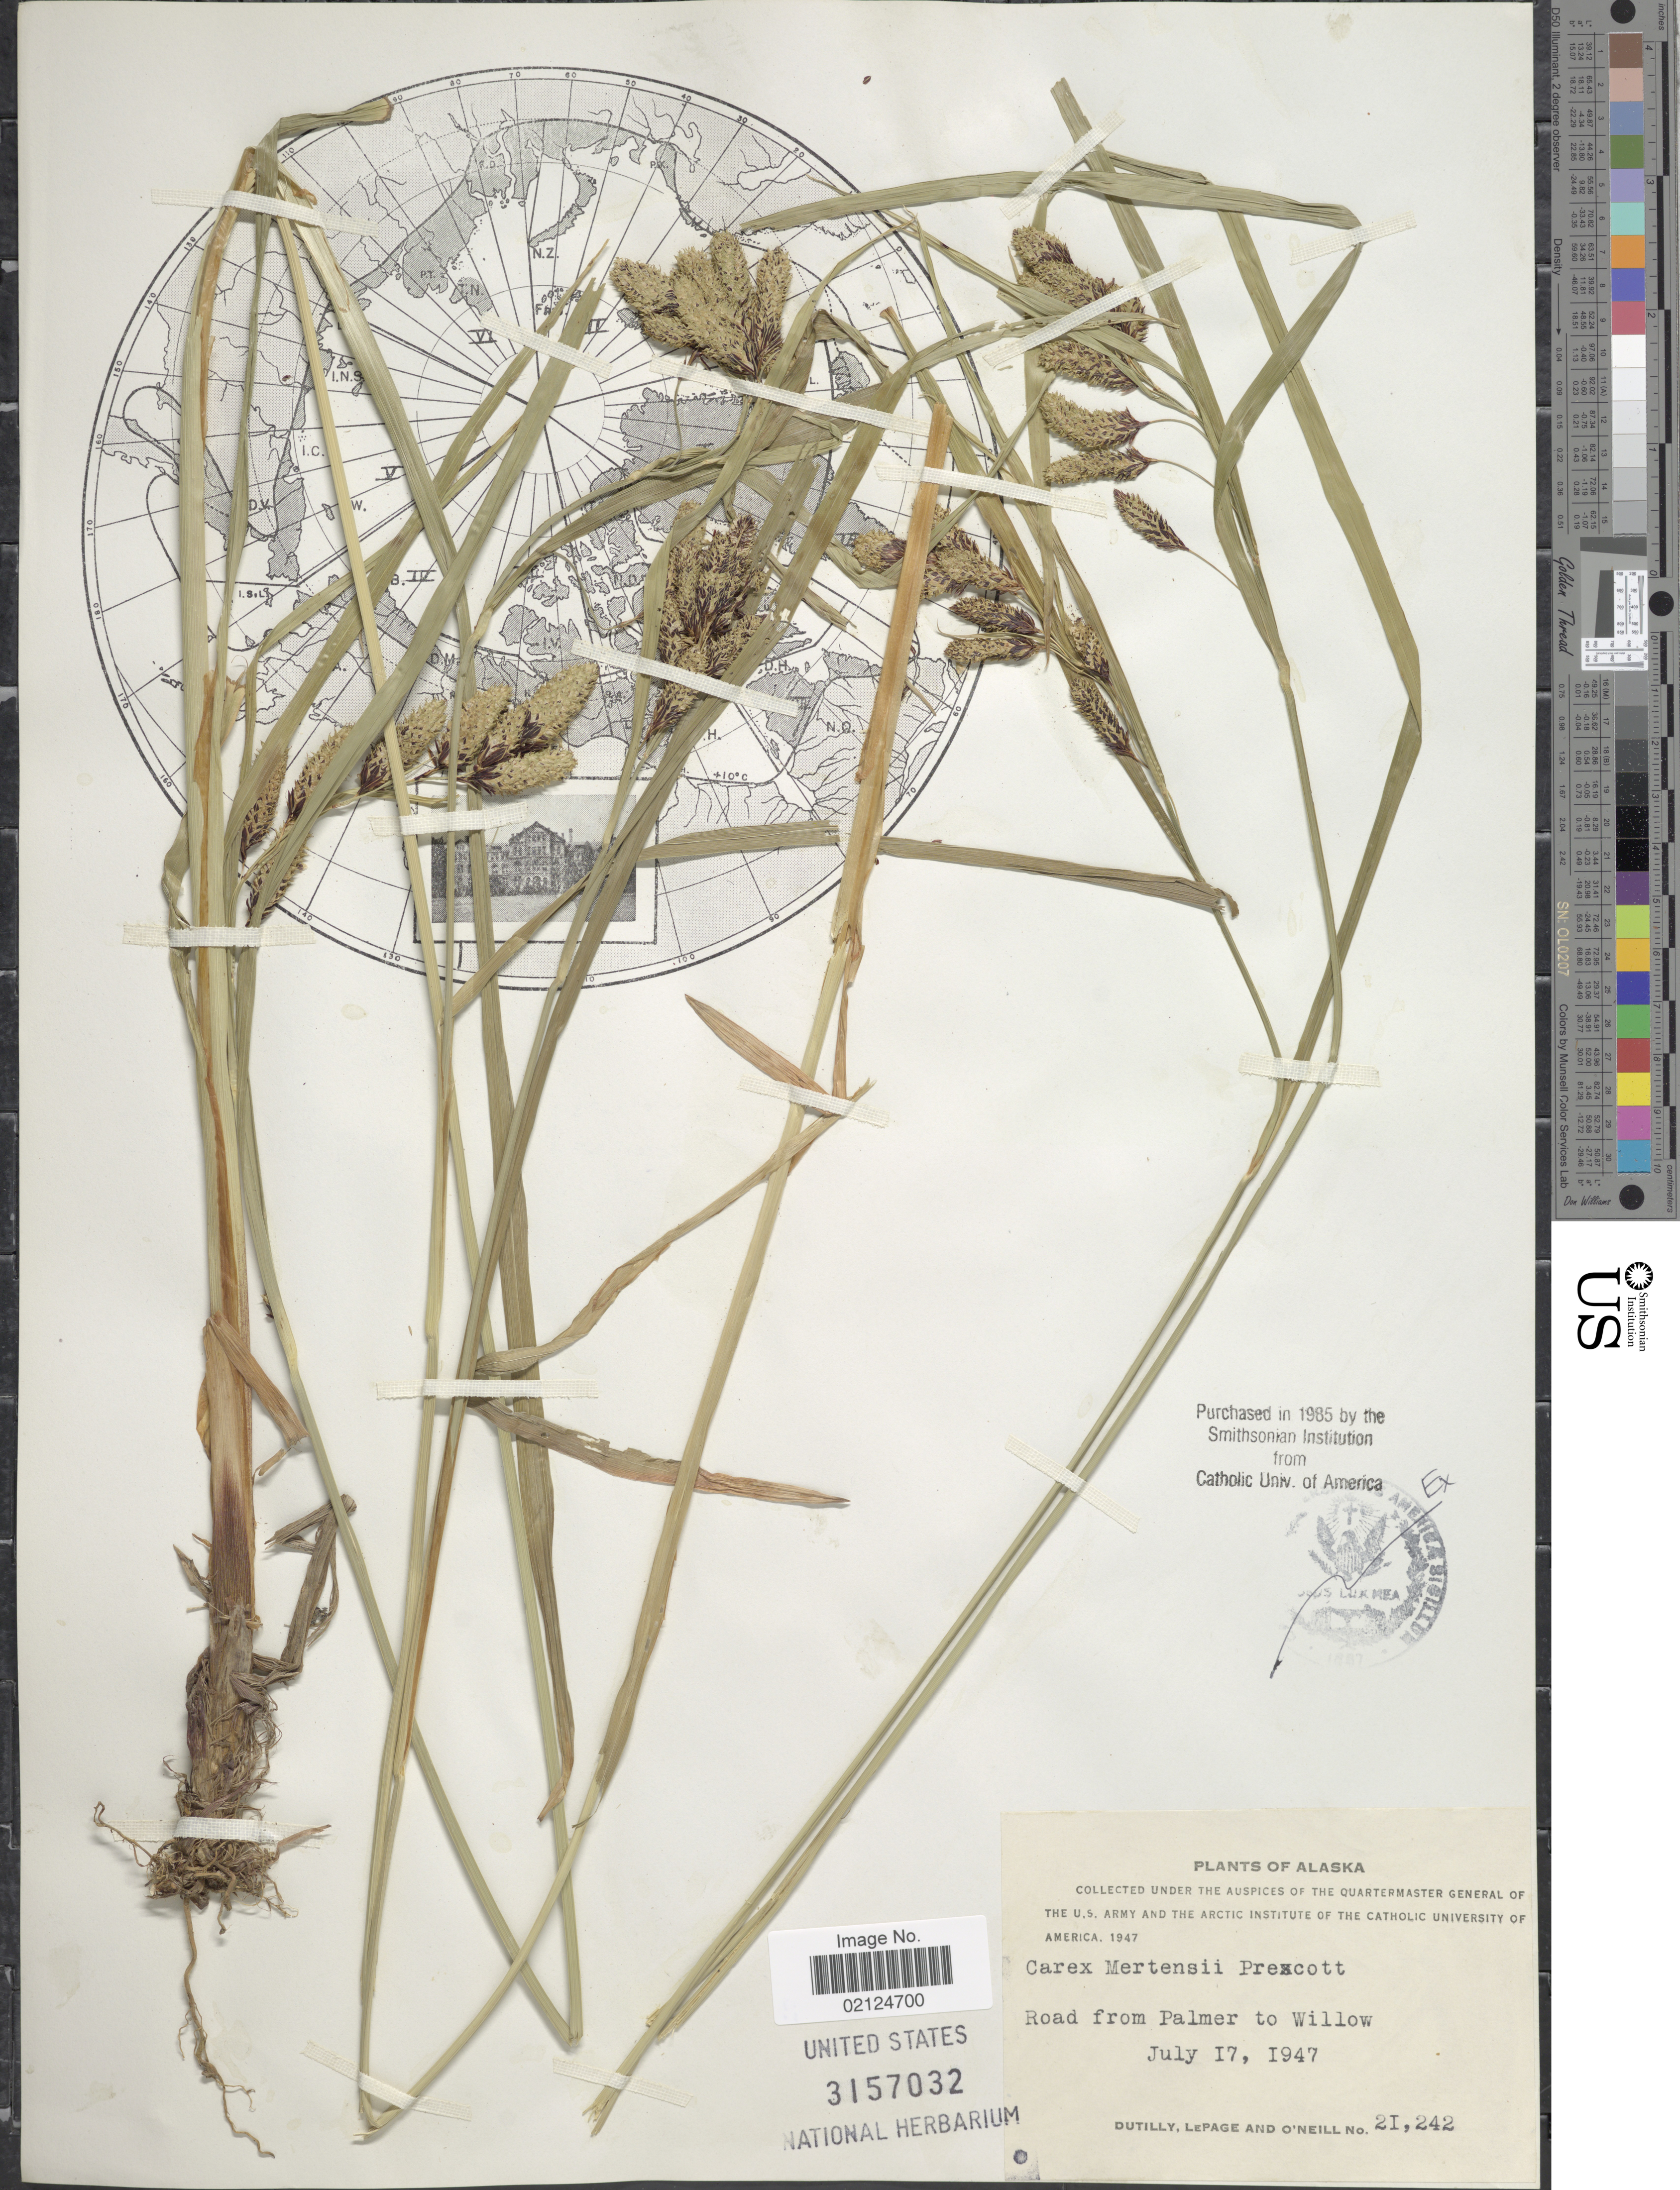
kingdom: Plantae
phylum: Tracheophyta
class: Liliopsida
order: Poales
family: Cyperaceae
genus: Carex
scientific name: Carex mertensii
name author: J.D. Prescott ex Bong.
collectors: -. Dutilly, -. LePage & O' Neill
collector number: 21242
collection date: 1947-07-17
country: United States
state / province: Alaska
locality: Road from Palmer to Willow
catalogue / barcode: US 3157032